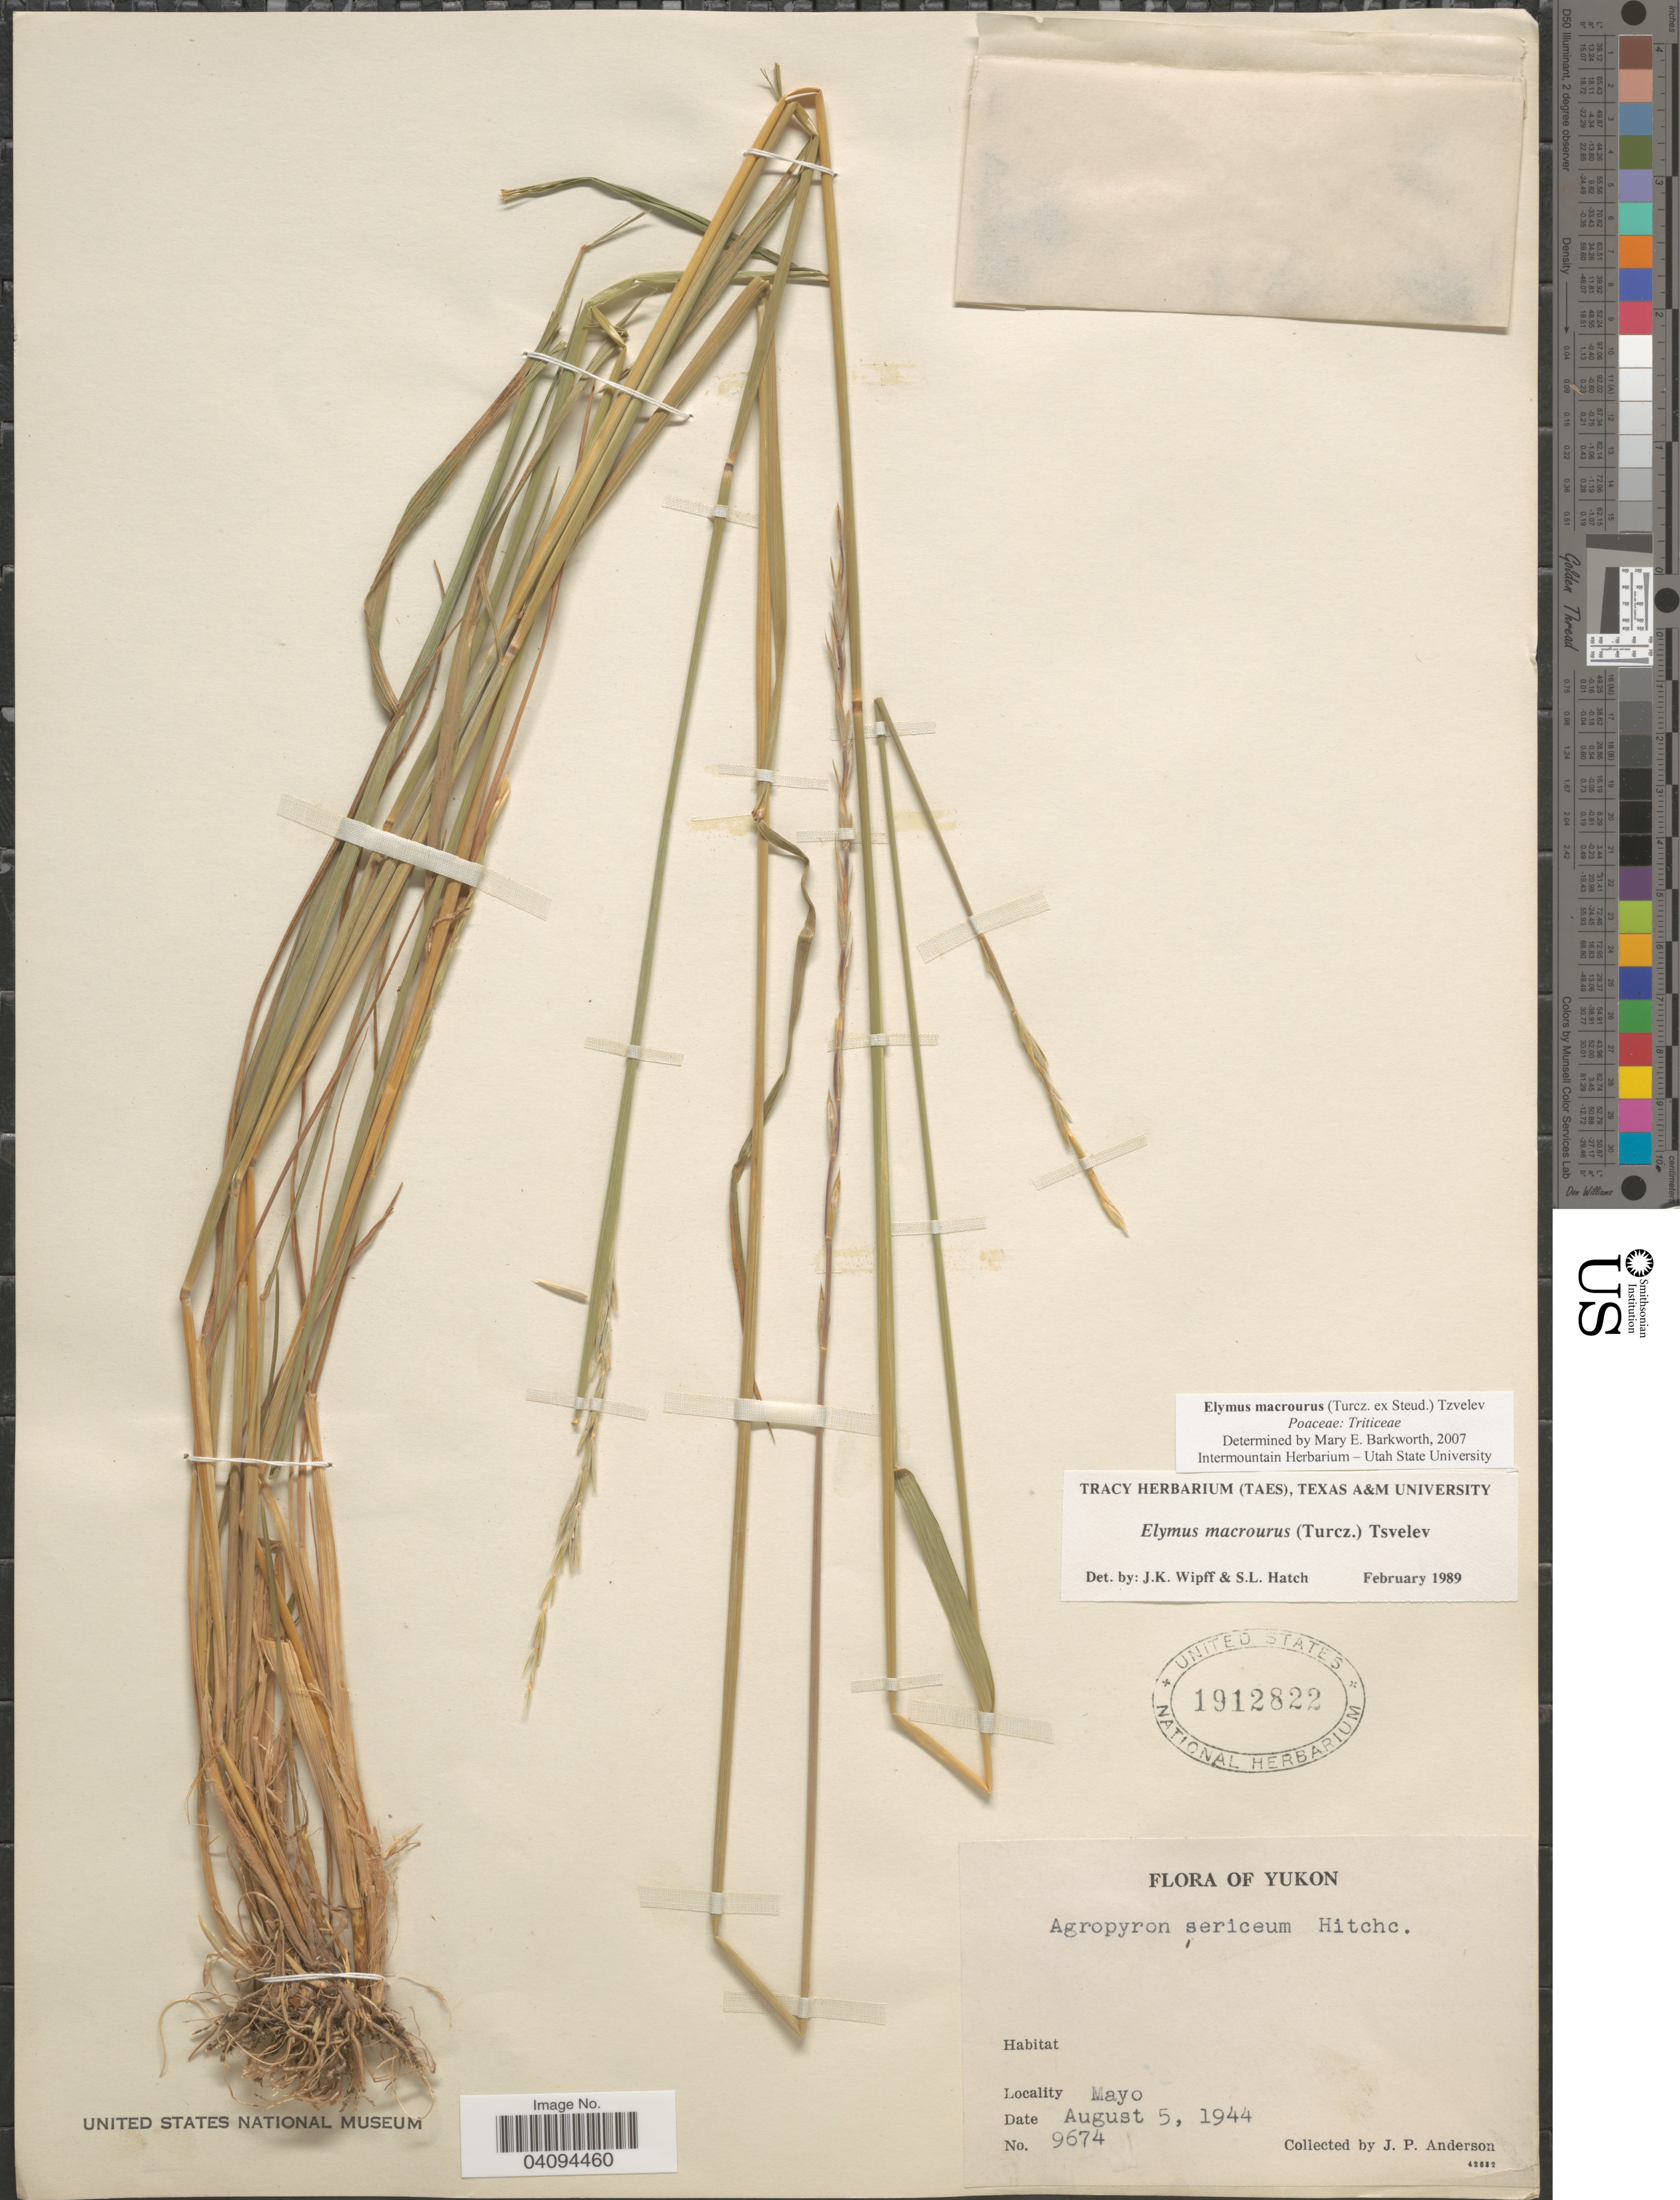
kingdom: Plantae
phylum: Tracheophyta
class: Liliopsida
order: Poales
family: Poaceae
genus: Elymus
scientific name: Elymus macrourus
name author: (Turcz. ex Steud.) Tzvelev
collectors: J. P. Anderson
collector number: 9674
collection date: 1944-08-05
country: Canada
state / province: Yukon Territory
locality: Mayo.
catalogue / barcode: US 1912822